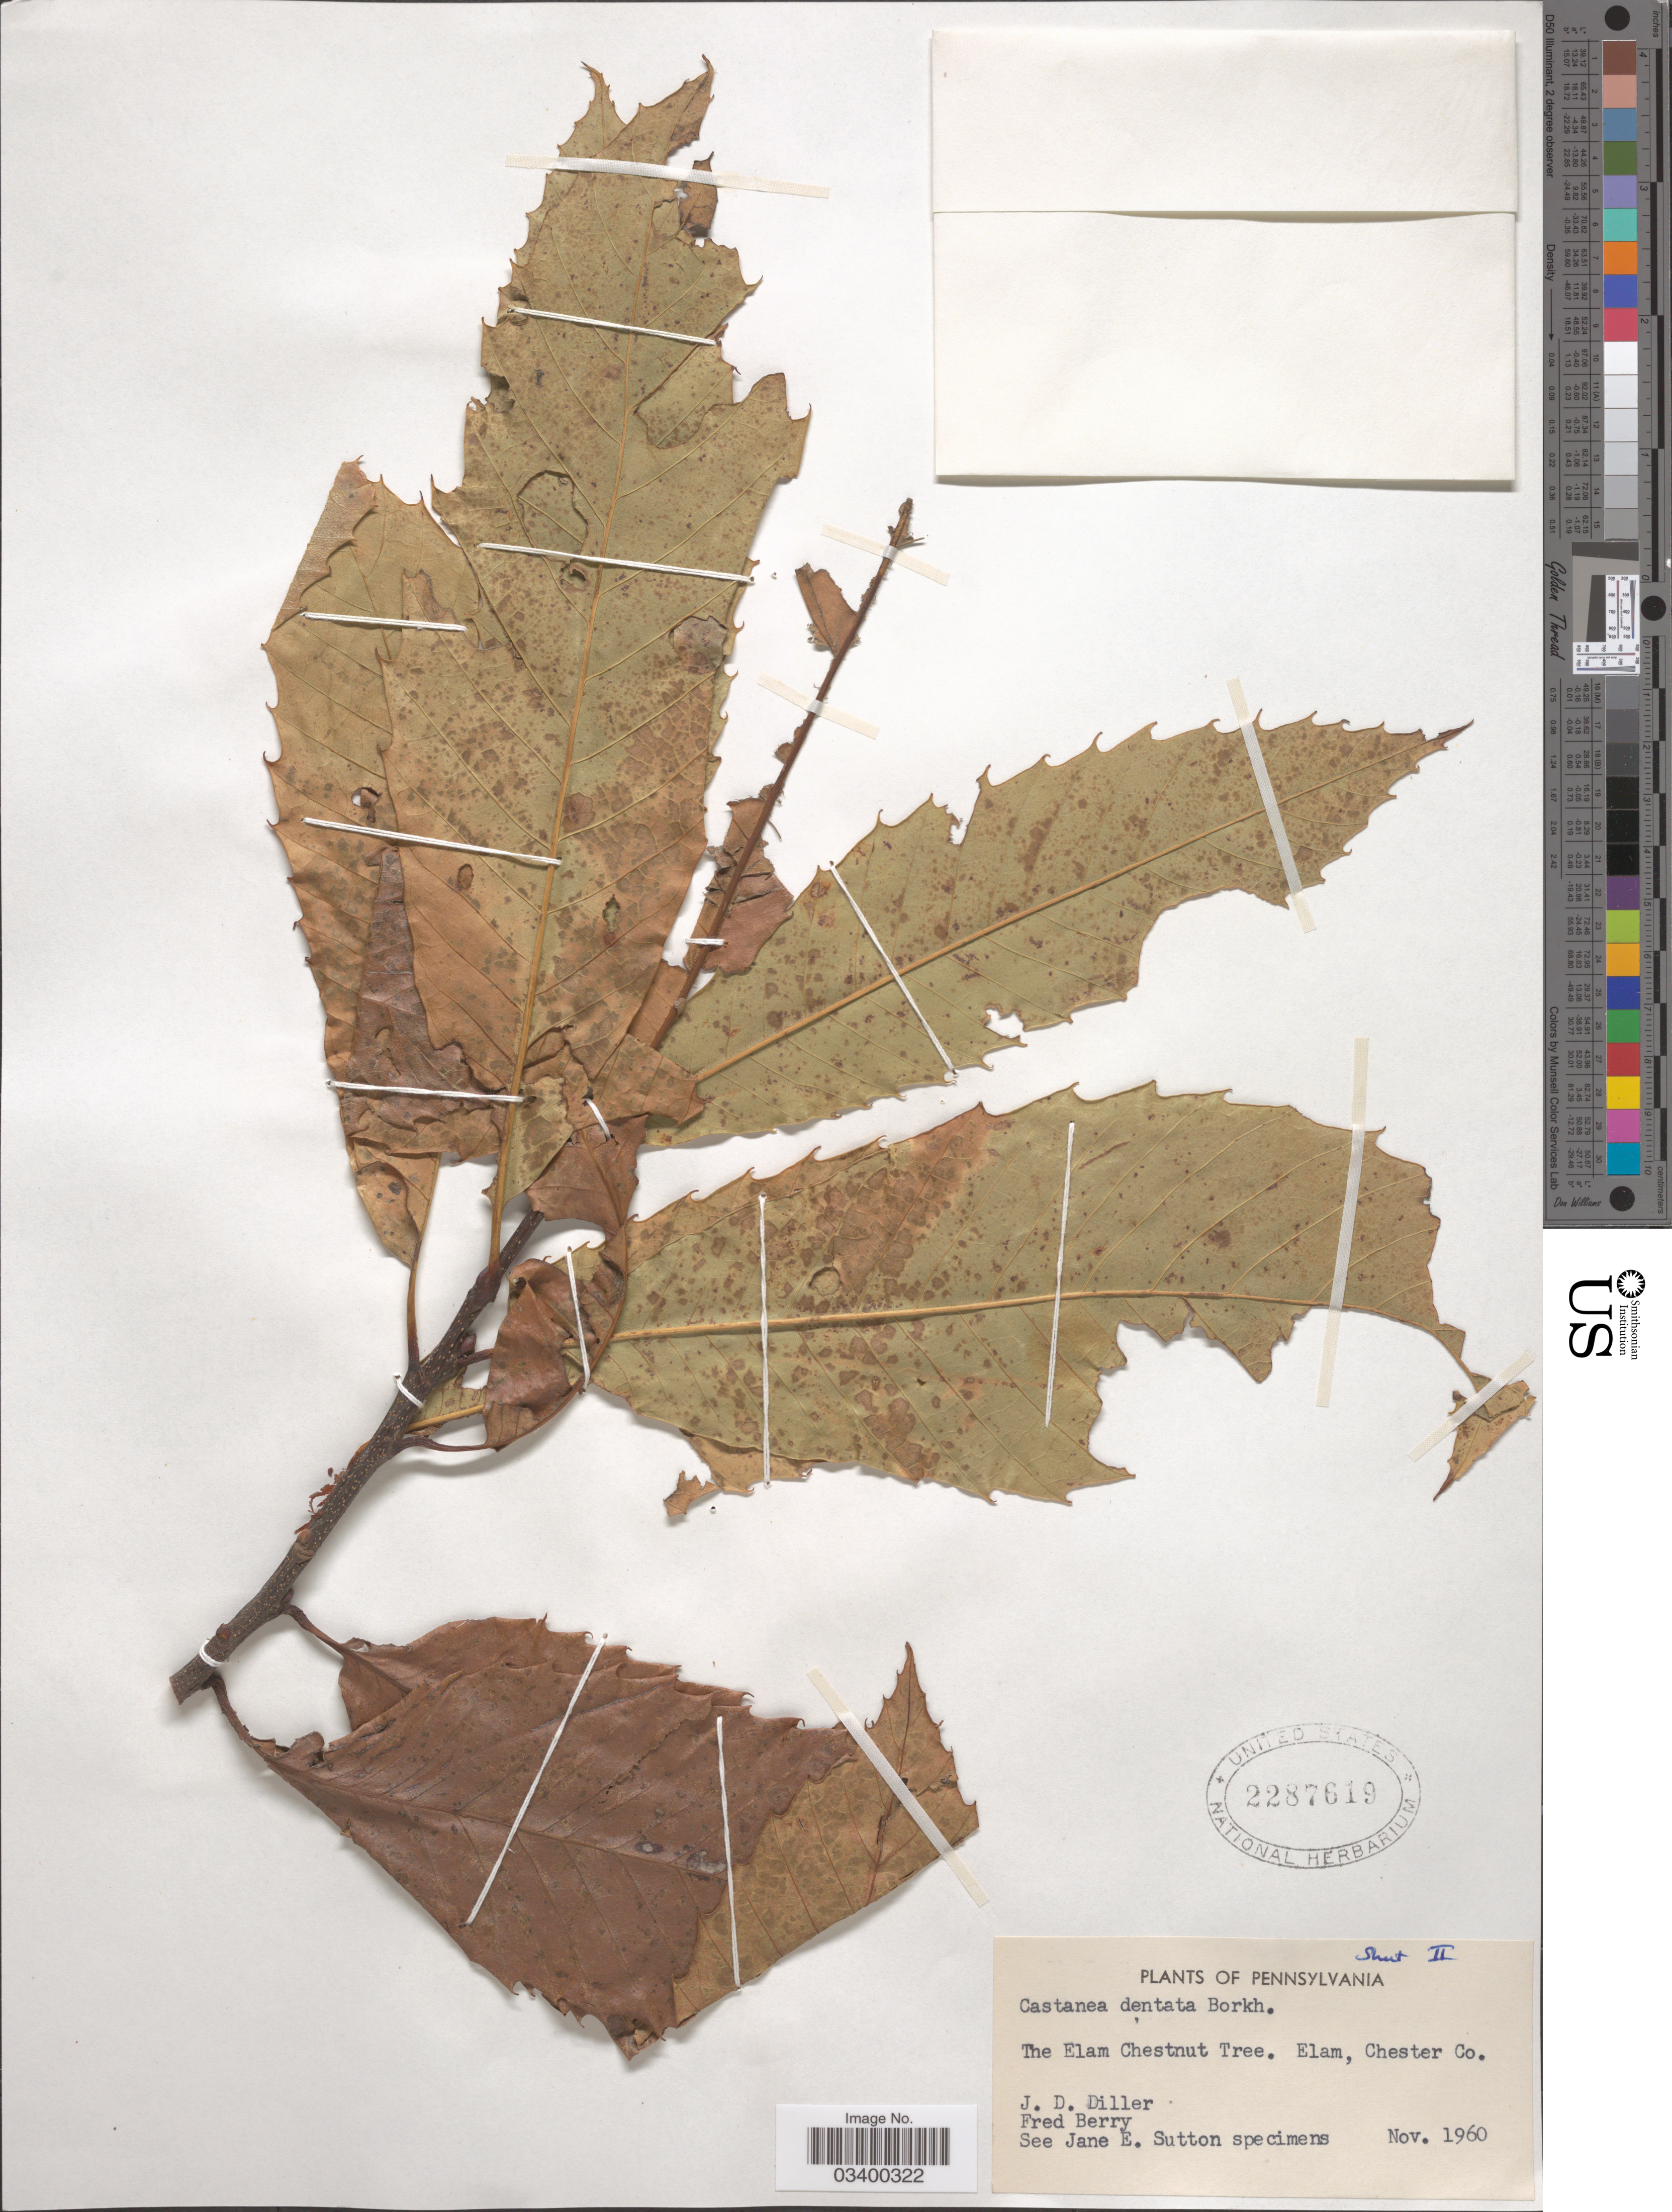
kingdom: Plantae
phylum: Tracheophyta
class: Magnoliopsida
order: Fagales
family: Fagaceae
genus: Castanea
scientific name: Castanea dentata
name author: (Marshall) Borkh.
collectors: J. Diller & F. Berry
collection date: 1960-11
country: United States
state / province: Pennsylvania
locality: Elam, Chester Co.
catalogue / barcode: US 2287619